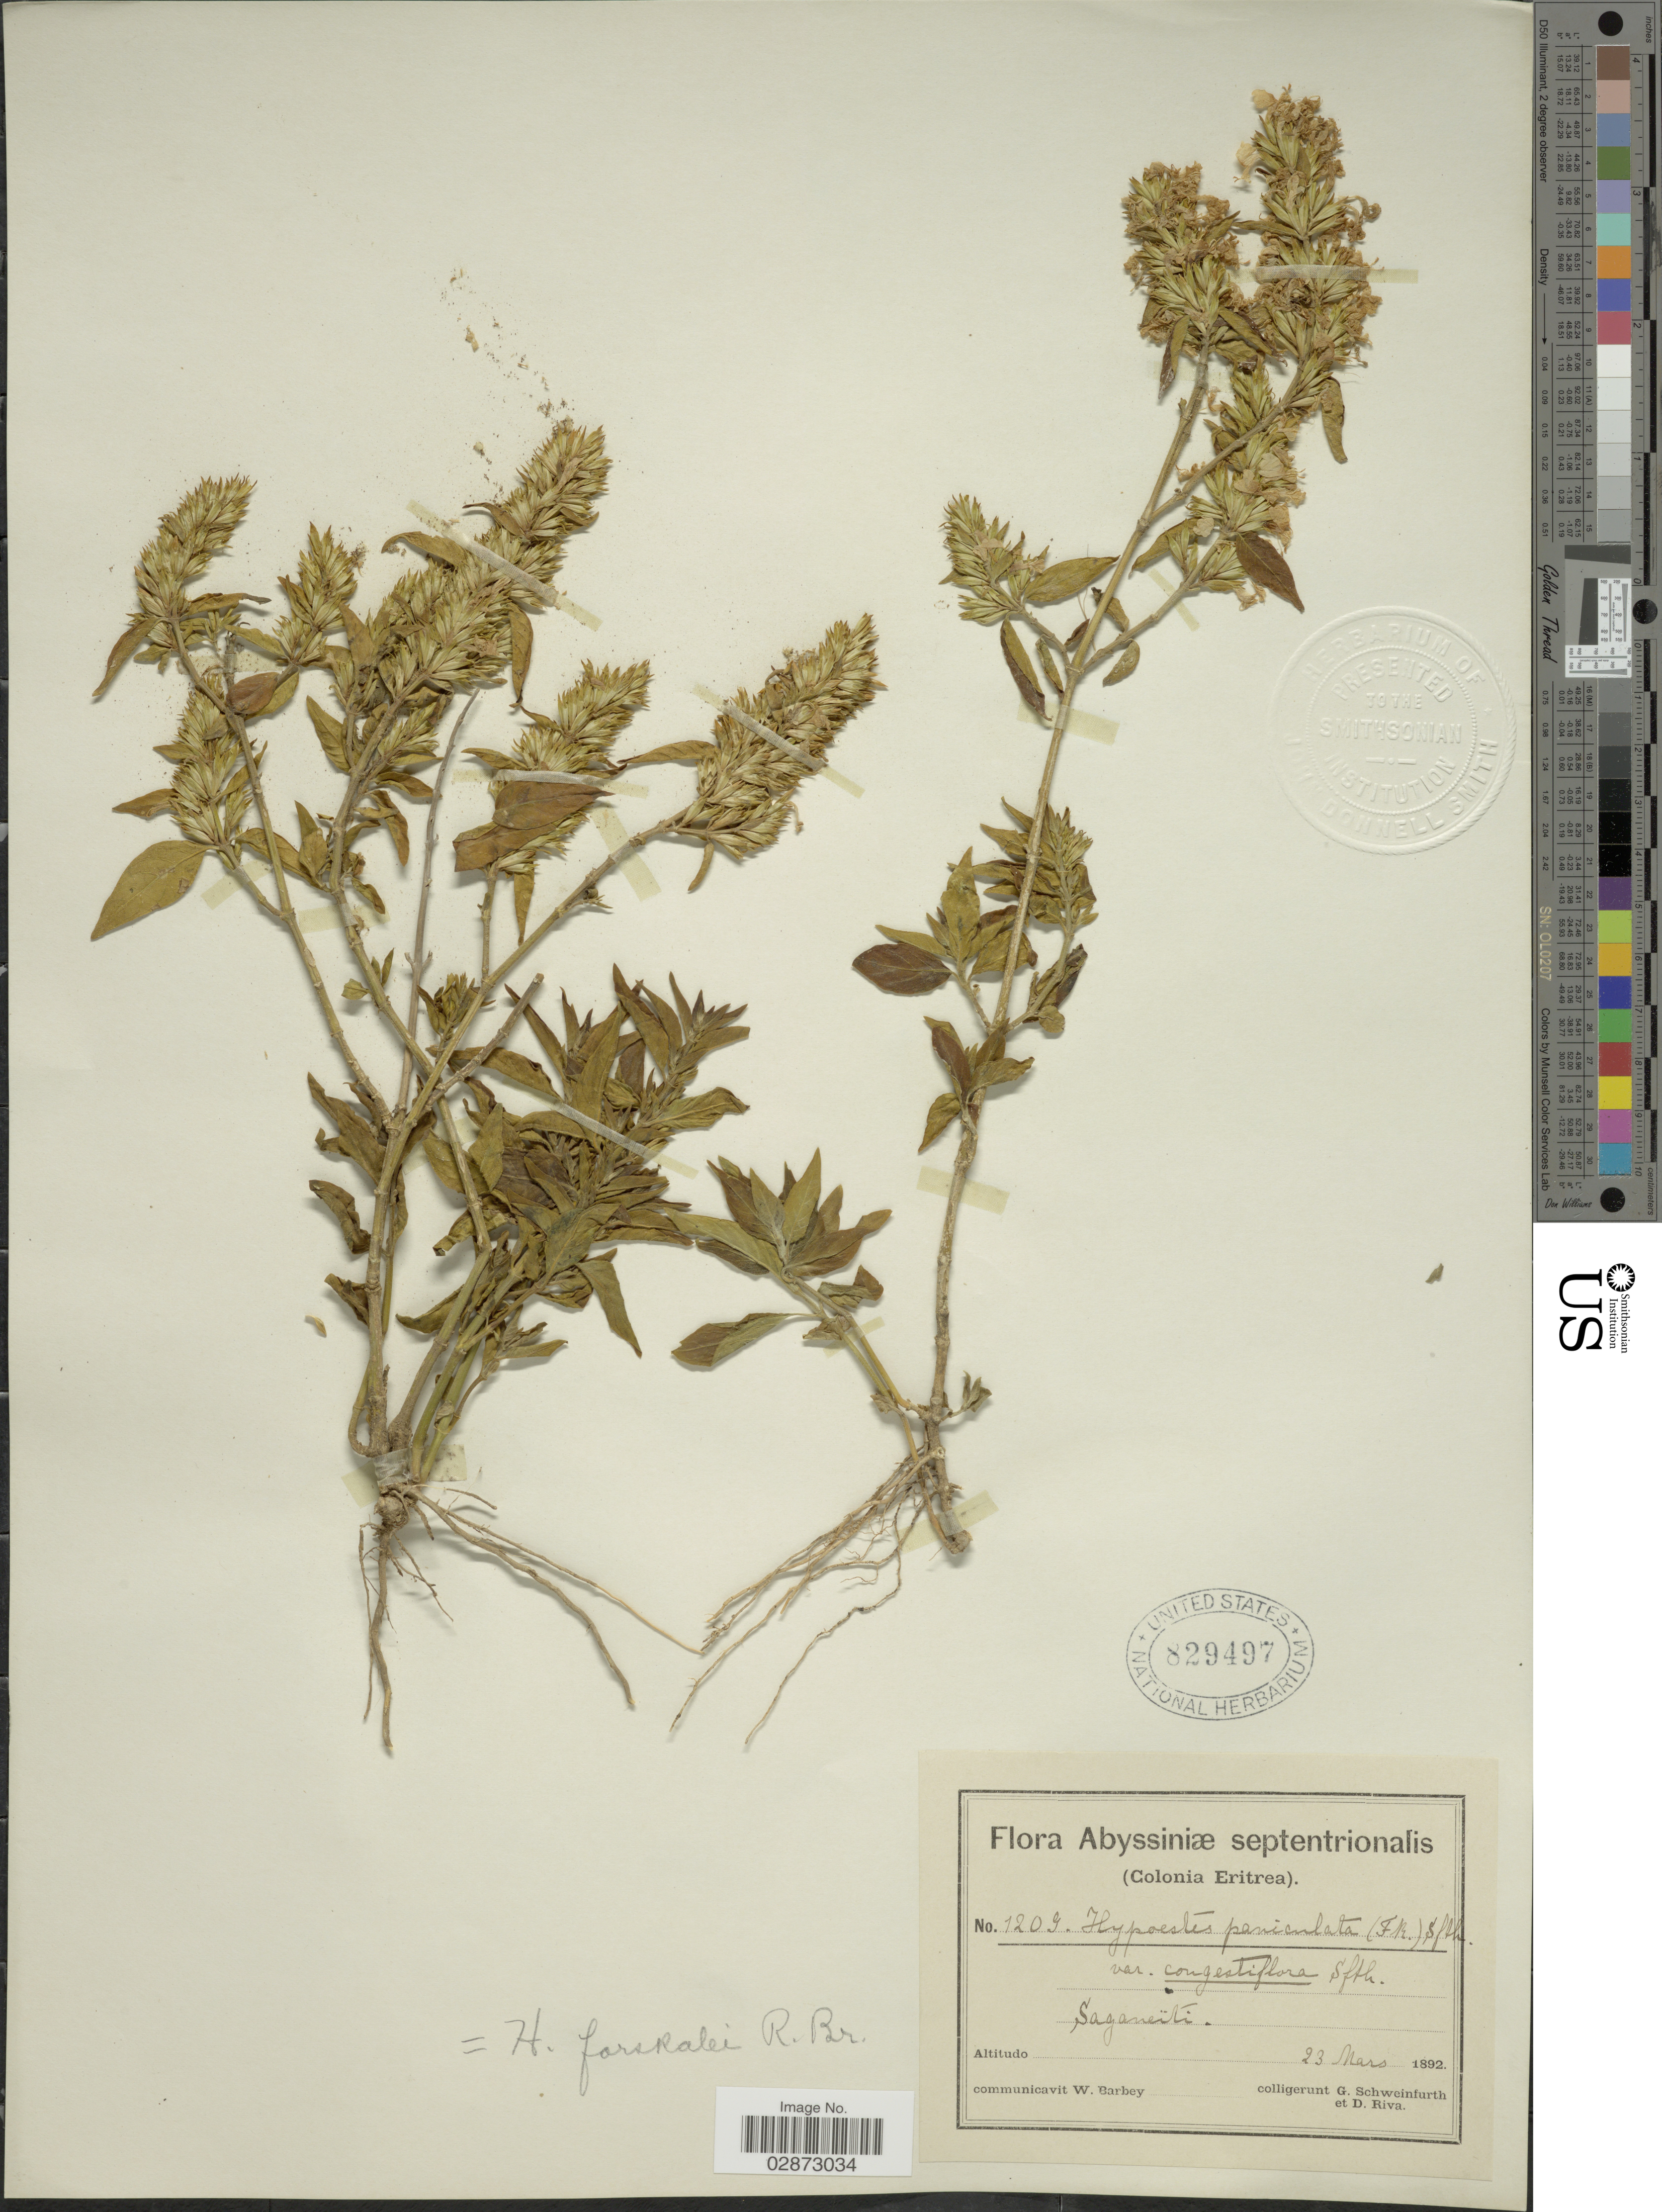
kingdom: Plantae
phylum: Tracheophyta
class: Magnoliopsida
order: Lamiales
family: Acanthaceae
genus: Hypoestes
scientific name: Hypoestes forsskaolii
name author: (Vahl) R. Br.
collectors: G. A. Schweinfurth (herbarium) & D. Riva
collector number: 1209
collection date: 1892-03-23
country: Eritrea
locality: Abyssiniæ septentrionalis (Colonia Eritrea). Saganeïti.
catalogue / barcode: US 829497